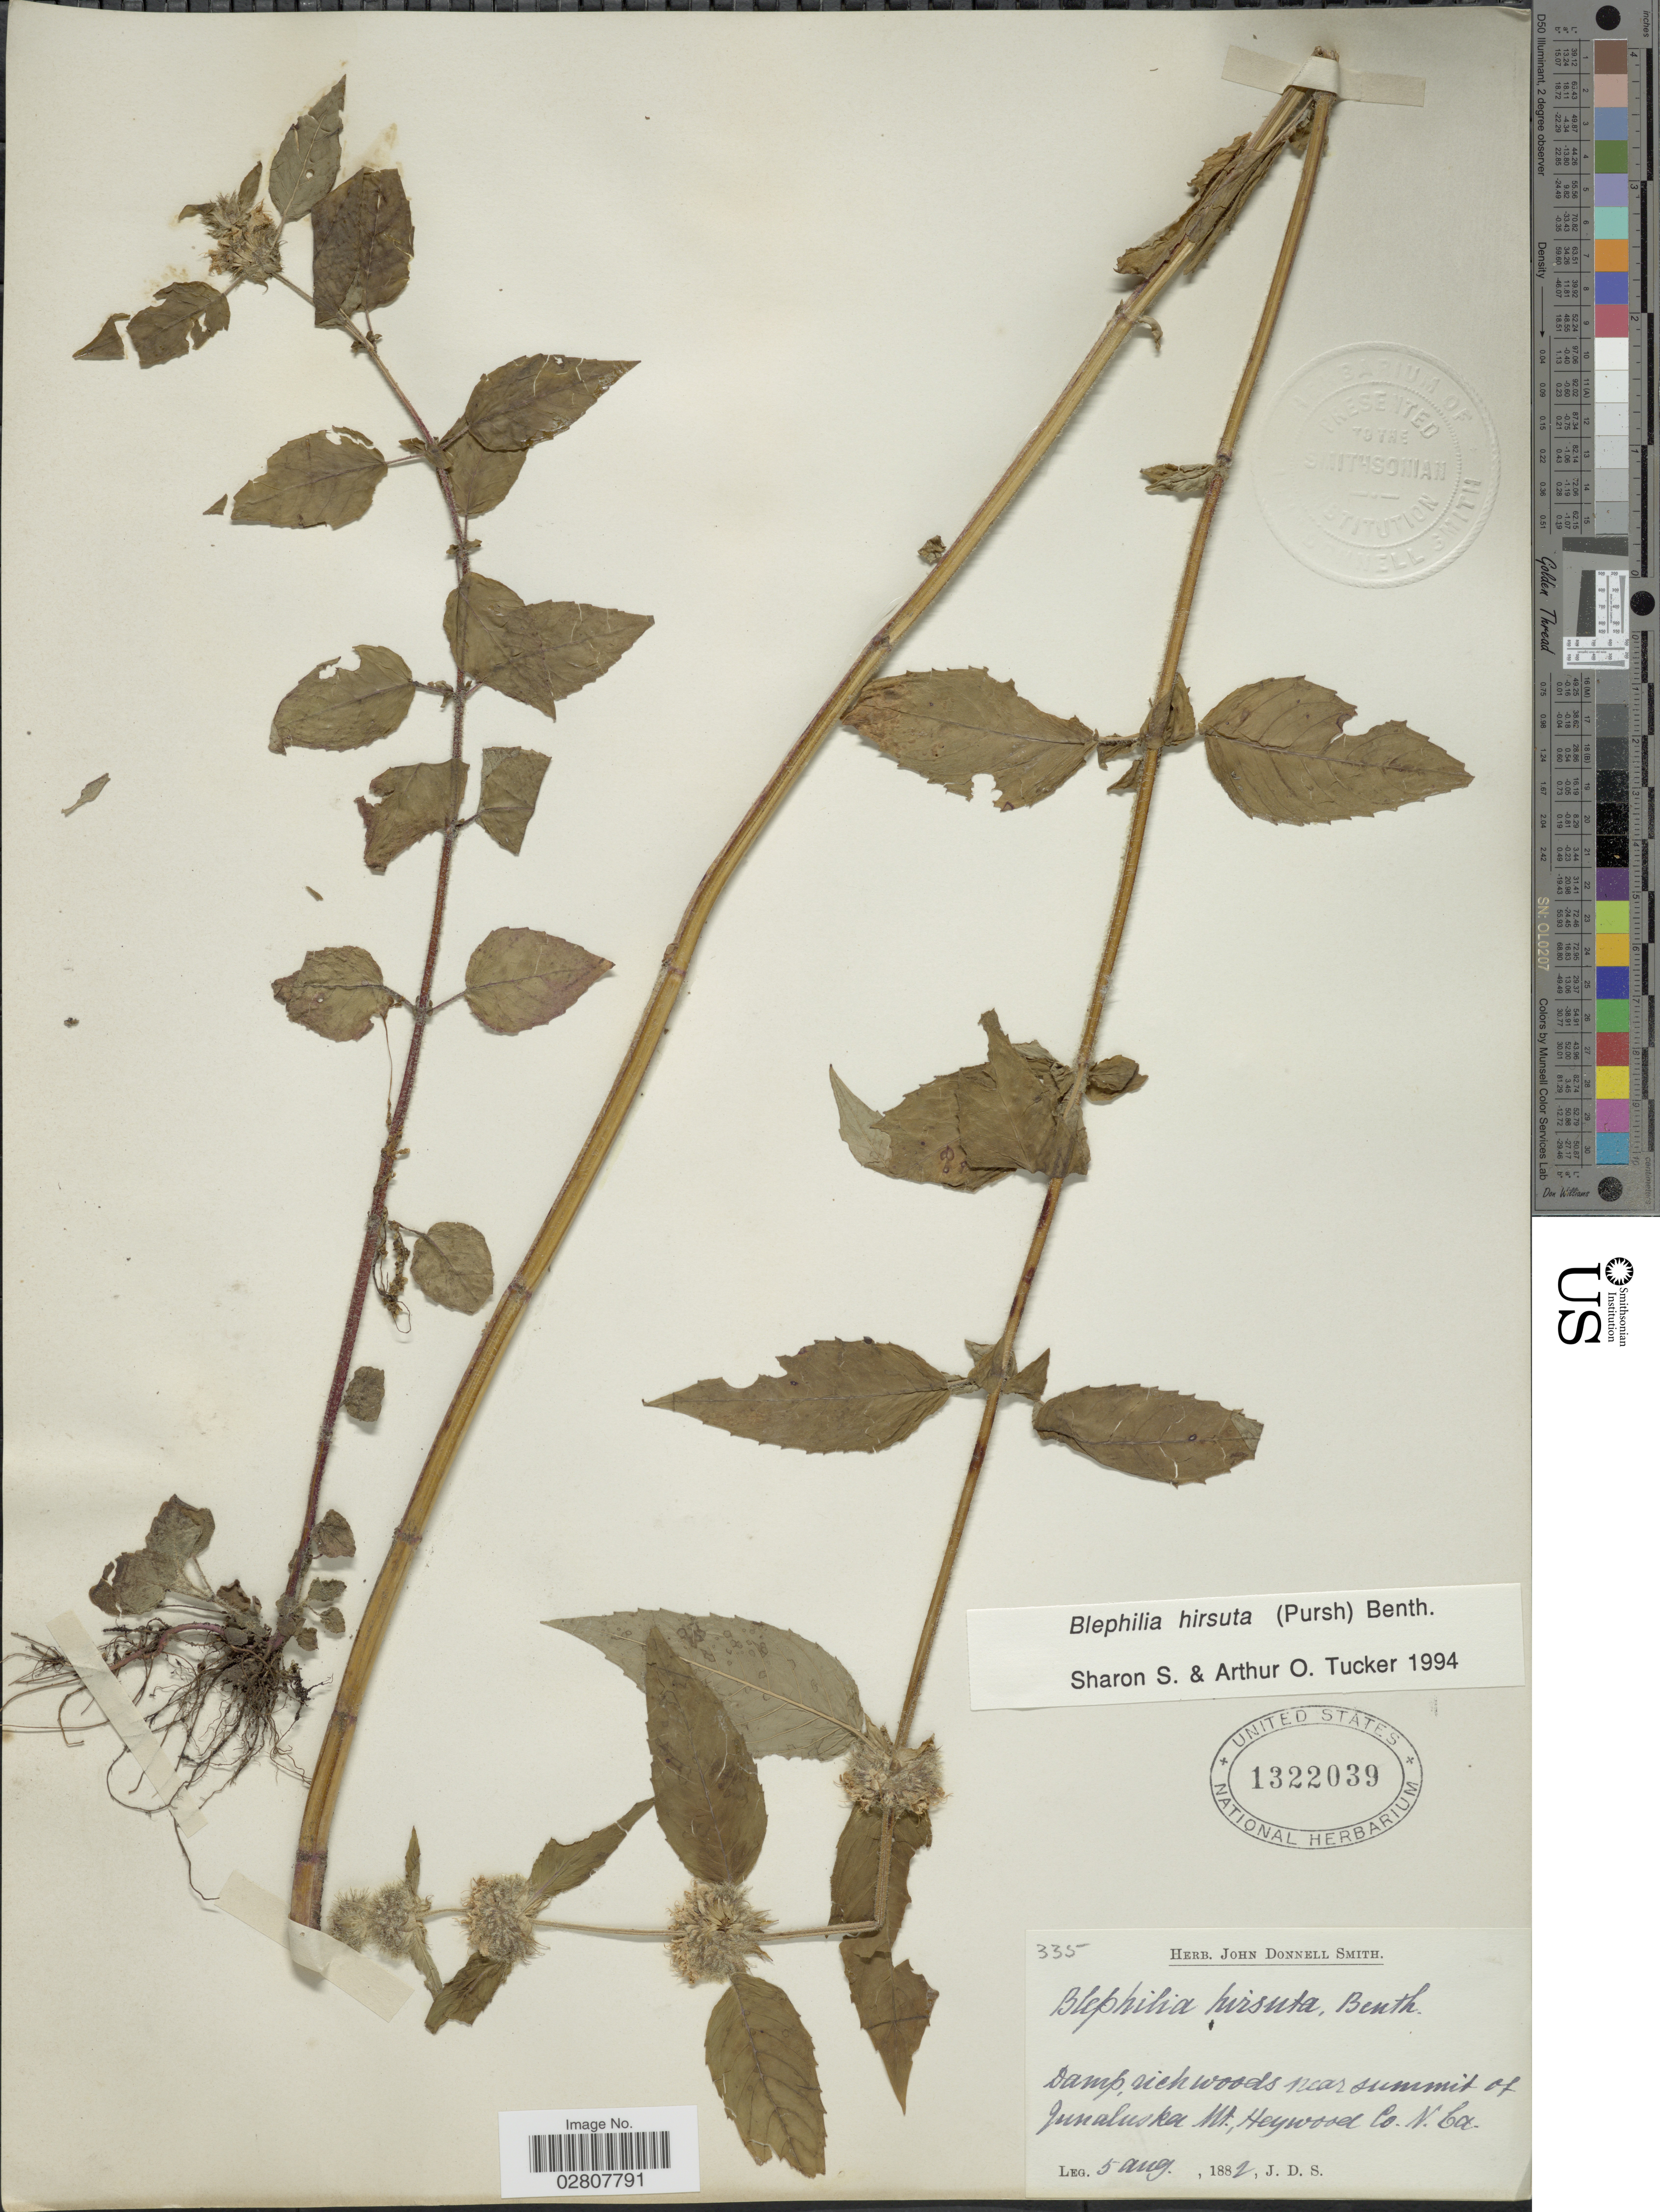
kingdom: Plantae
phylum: Tracheophyta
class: Magnoliopsida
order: Lamiales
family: Lamiaceae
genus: Blephilia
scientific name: Blephilia hirsuta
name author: (Pursh) Benth.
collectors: J. Donnell Smith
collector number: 335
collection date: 1882-08-05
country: United States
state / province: North Carolina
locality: Damp, rich woods near summit of Junaluska Mt., Heywood Co.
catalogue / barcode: US 1322039